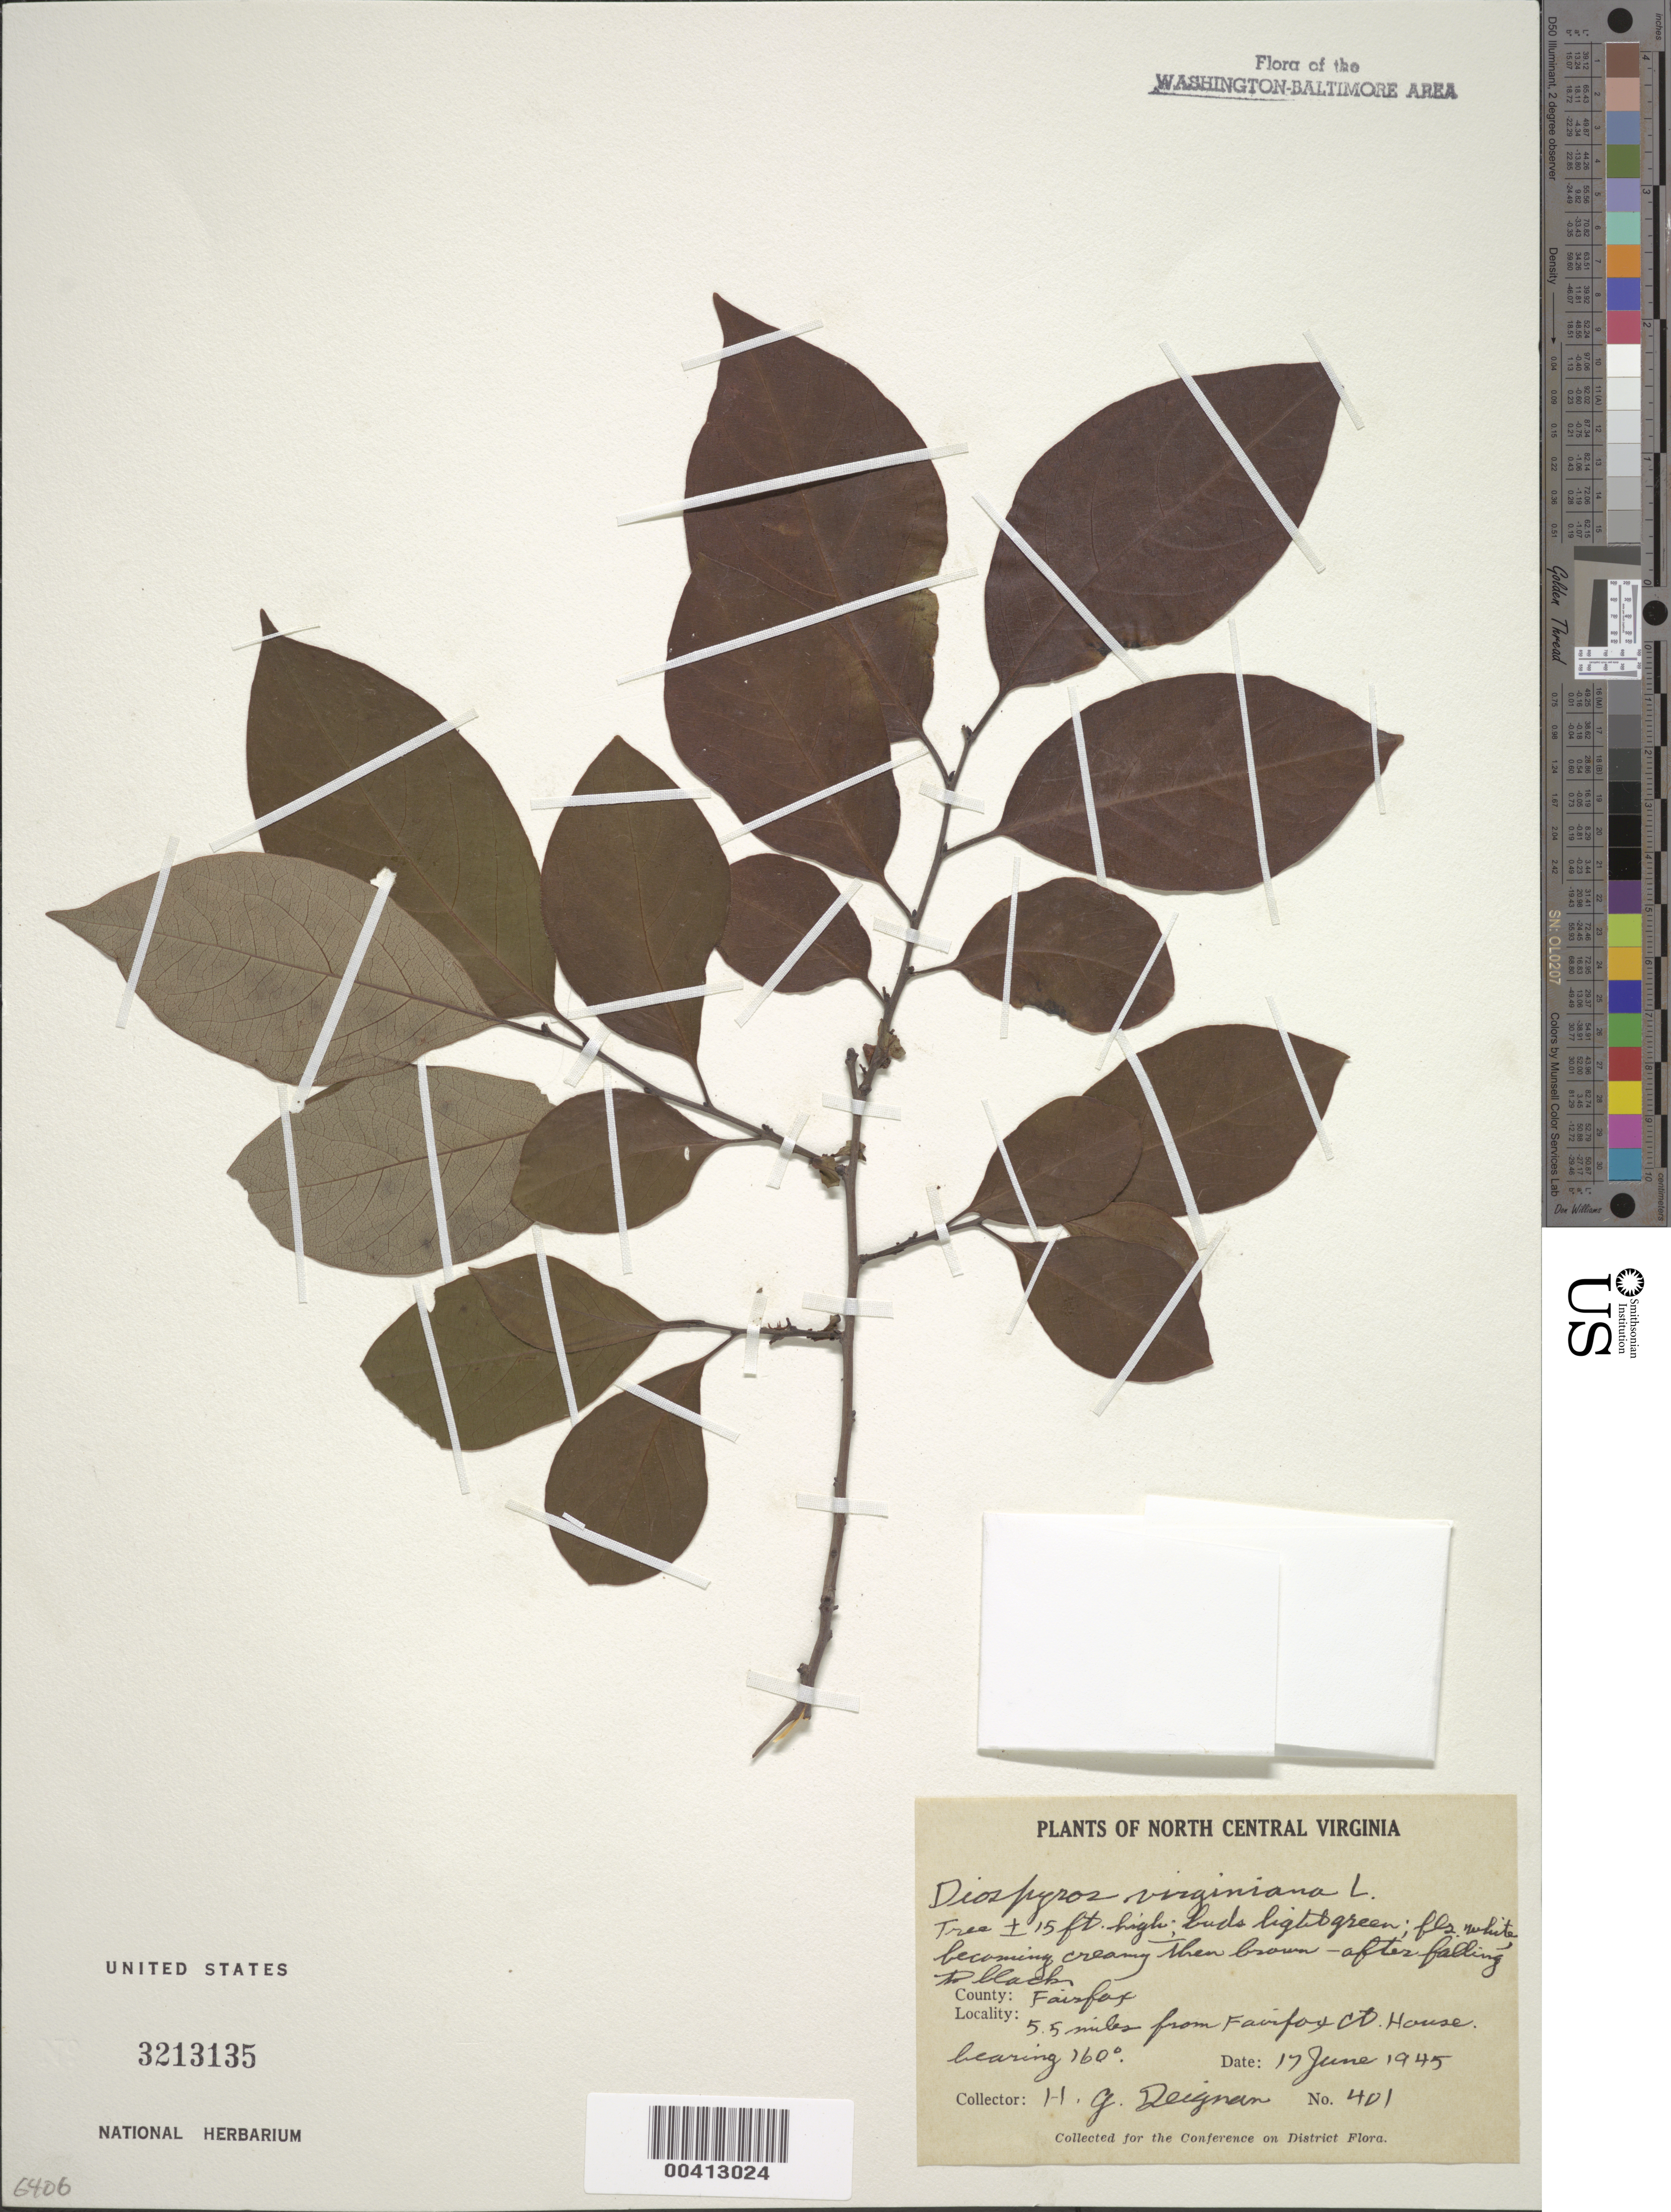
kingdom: Plantae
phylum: Tracheophyta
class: Magnoliopsida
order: Ericales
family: Ebenaceae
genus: Diospyros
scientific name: Diospyros virginiana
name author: L.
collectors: H. Deignan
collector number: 401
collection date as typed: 17 Jun 1945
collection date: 1945-06-17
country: United States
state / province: Virginia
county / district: Fairfax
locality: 5.5 miles from Fairfax County Courthouse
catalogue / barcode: US 3213135